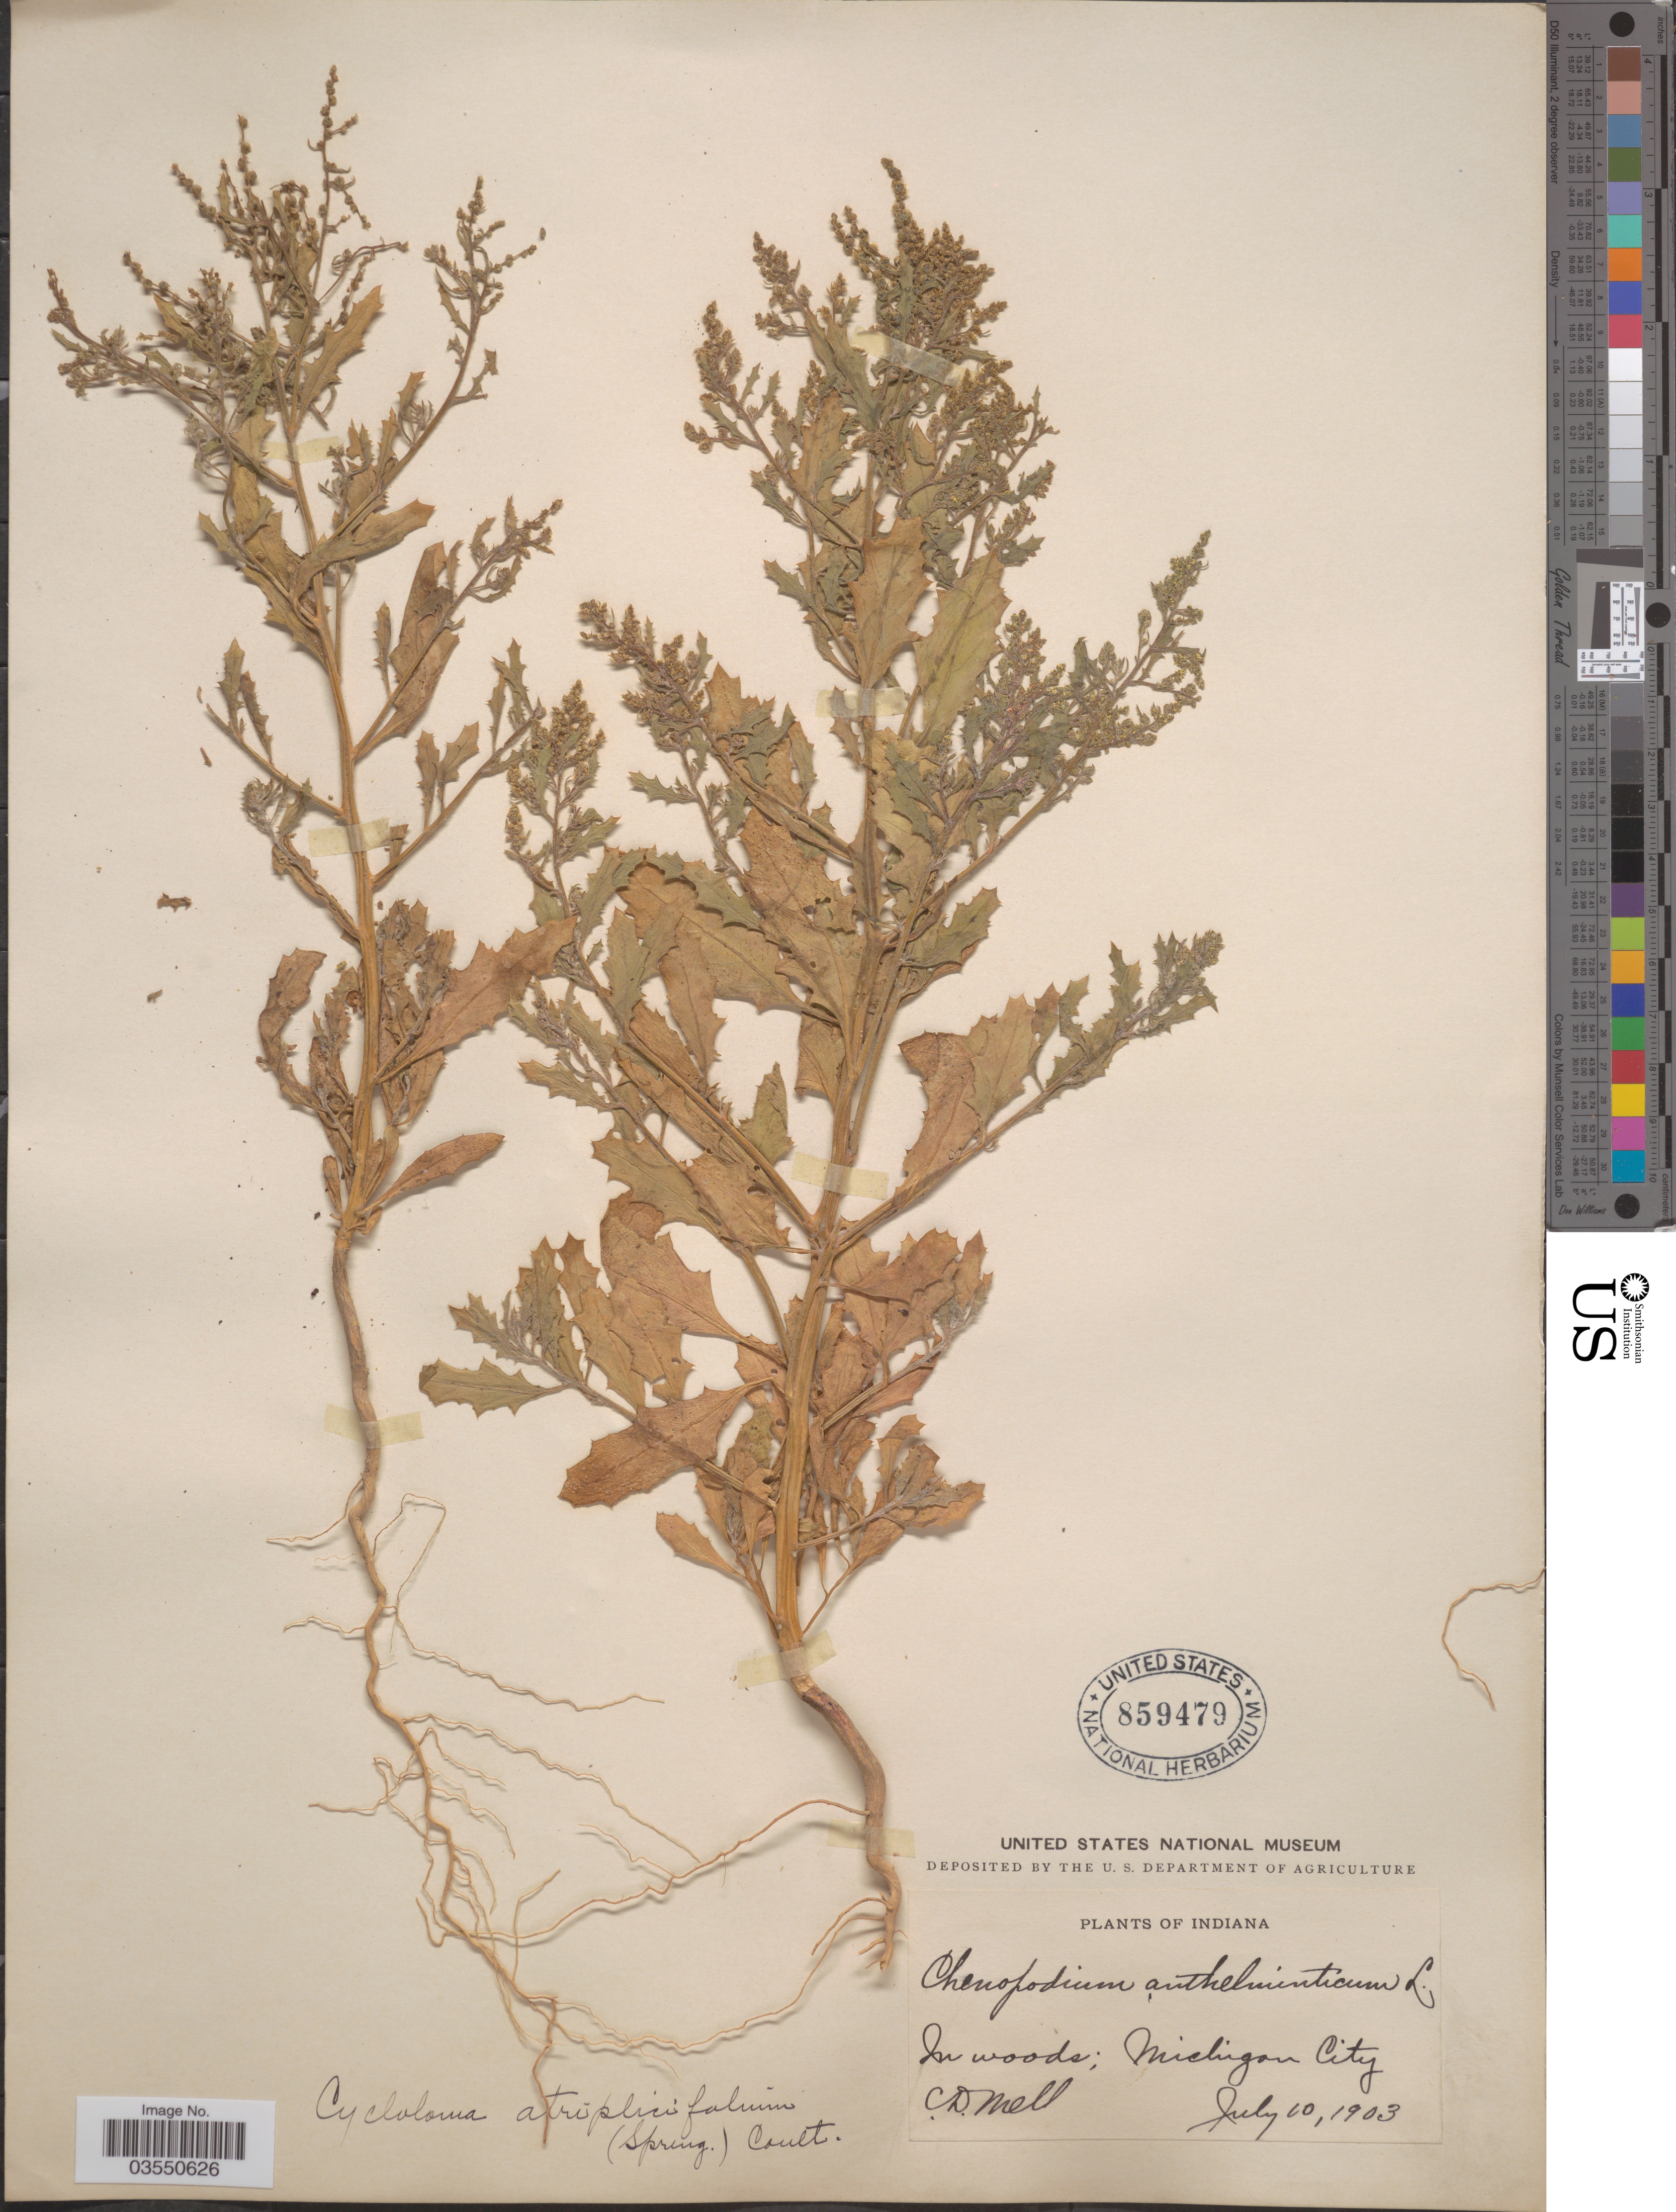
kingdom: Plantae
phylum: Tracheophyta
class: Magnoliopsida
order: Caryophyllales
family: Amaranthaceae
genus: Dysphania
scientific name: Dysphania atriplicifolia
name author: (Spreng.) G. Kadereit et al.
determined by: U.S. National Herbarium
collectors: C. D. Mell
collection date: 1903-07-10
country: United States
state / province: Indiana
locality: Michigan City.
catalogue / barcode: US 859479